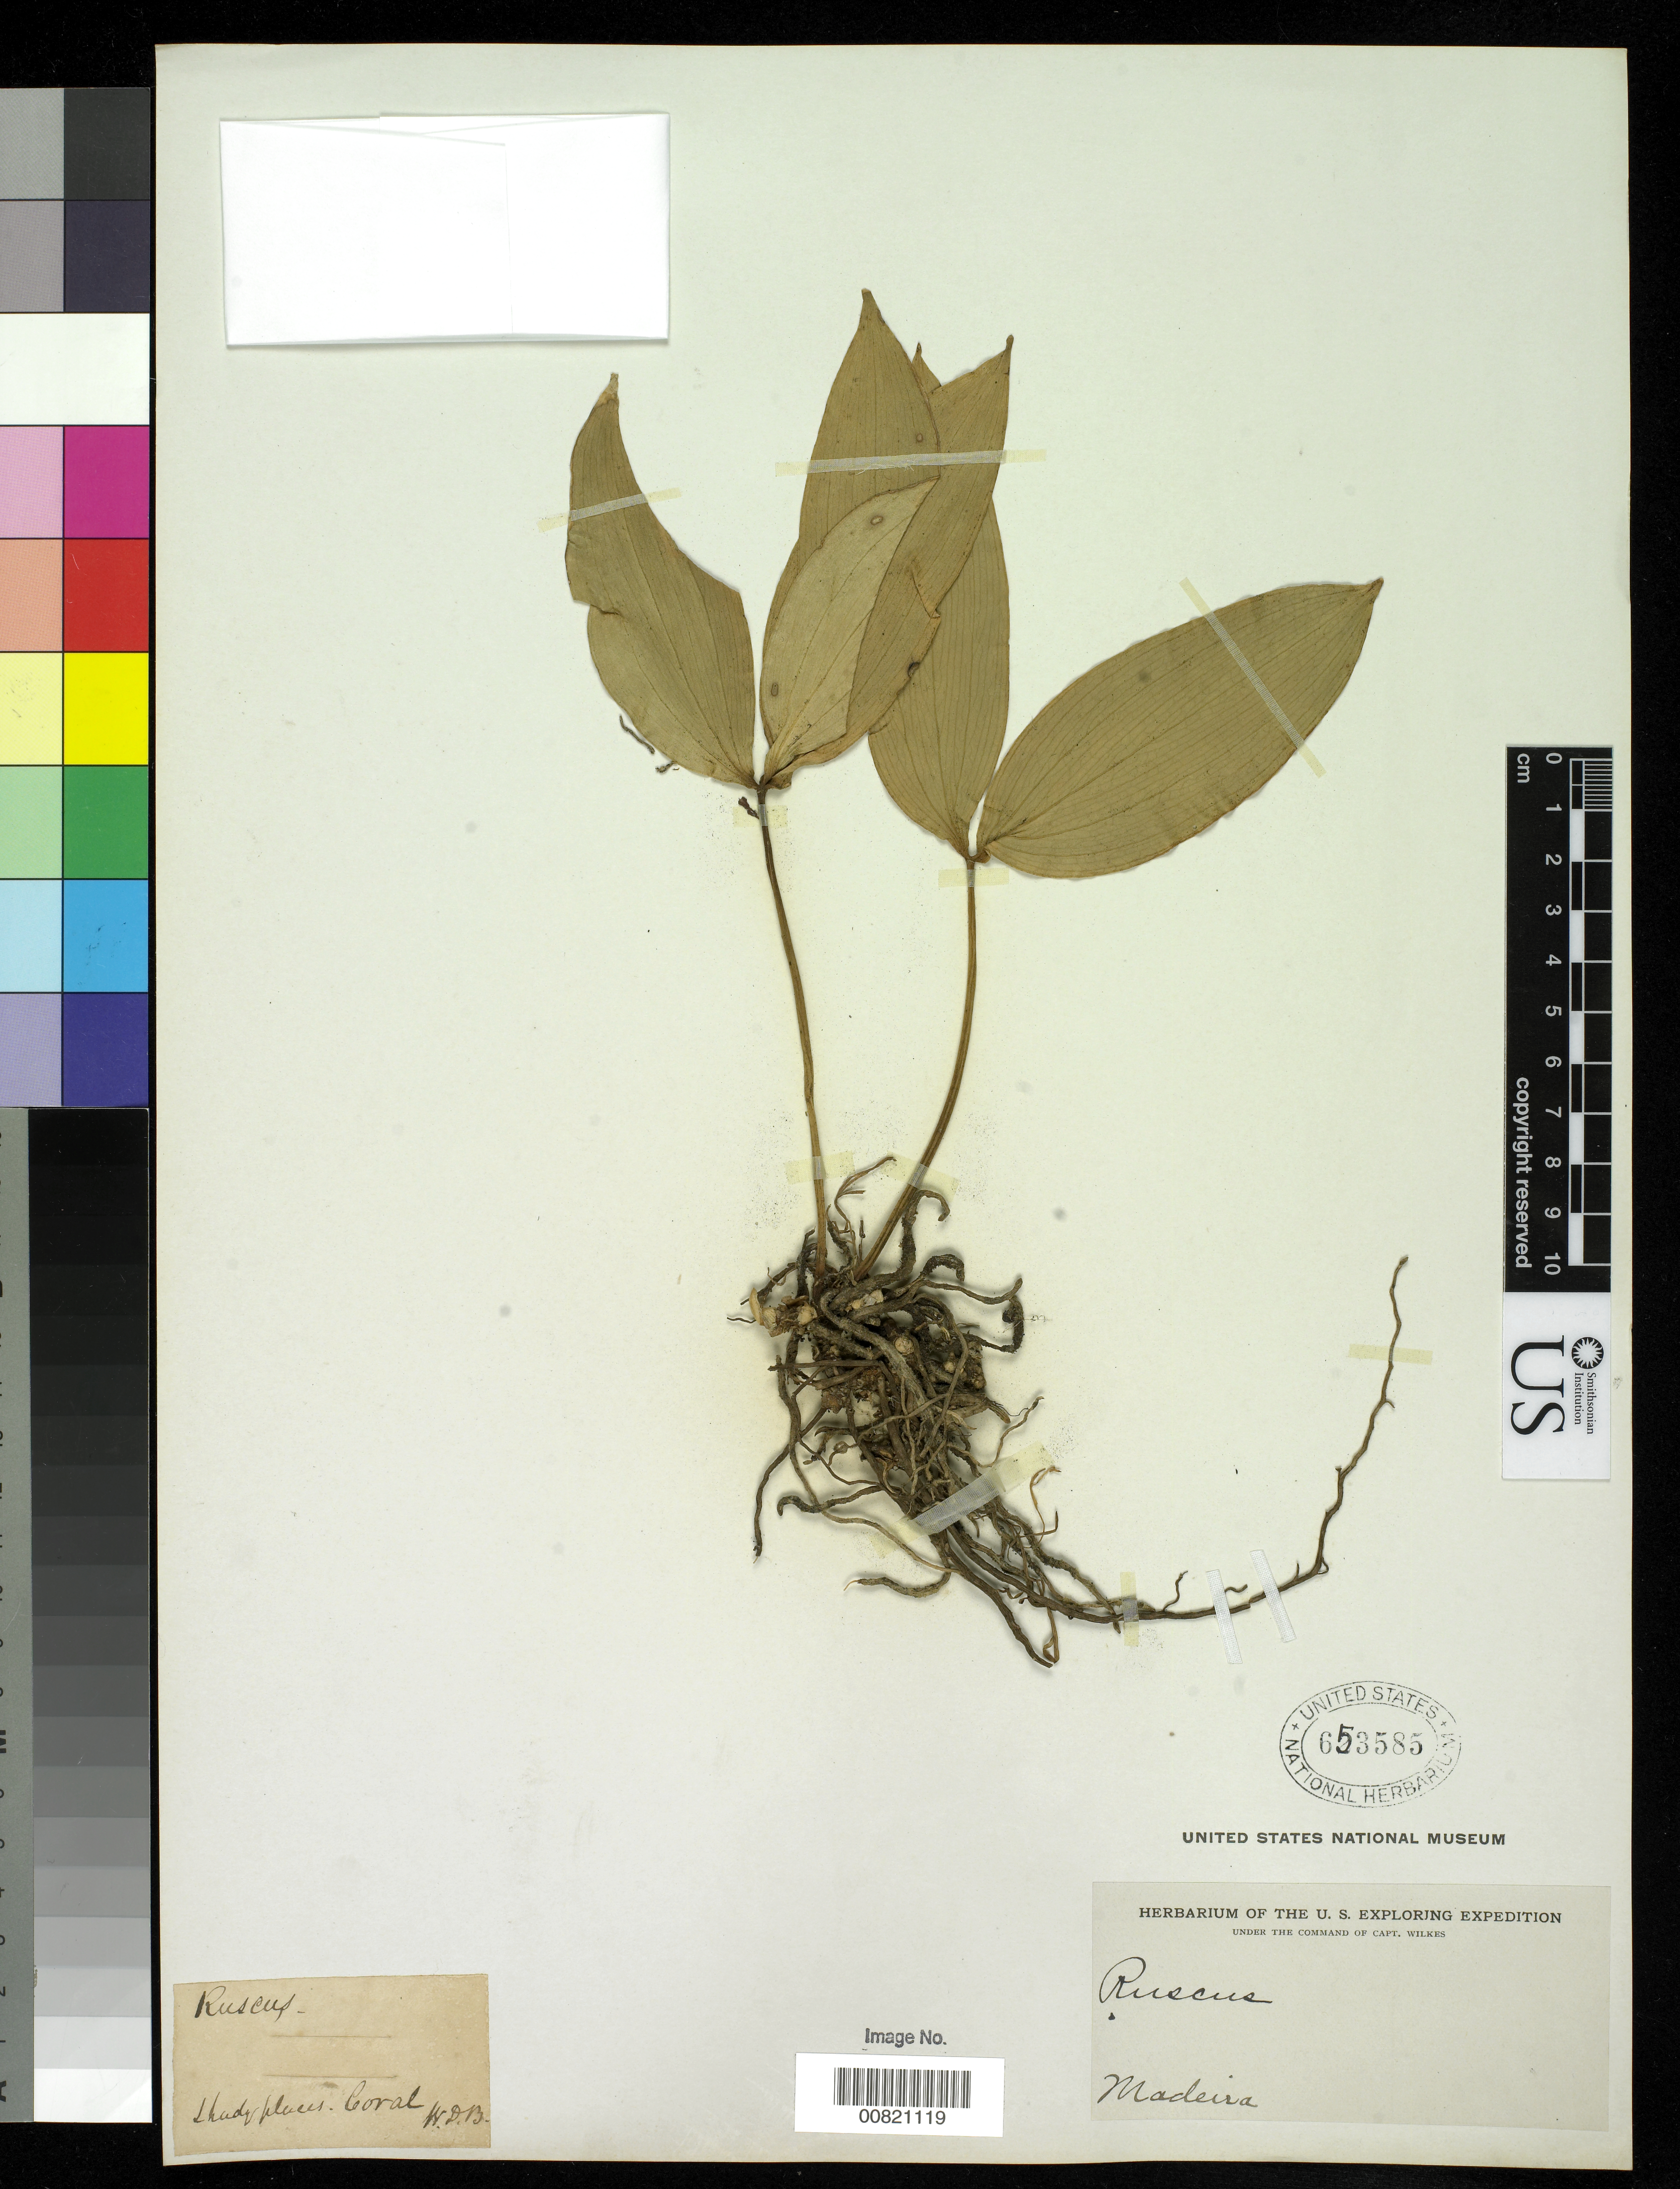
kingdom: Plantae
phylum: Tracheophyta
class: Liliopsida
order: Asparagales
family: Asparagaceae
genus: Ruscus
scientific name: Ruscus sp.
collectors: Wilkes Explor. Exped.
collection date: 1838/1842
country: Portugal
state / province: Madeira (Aut. Reg.)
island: Madeira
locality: Funchal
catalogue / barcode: US 653585